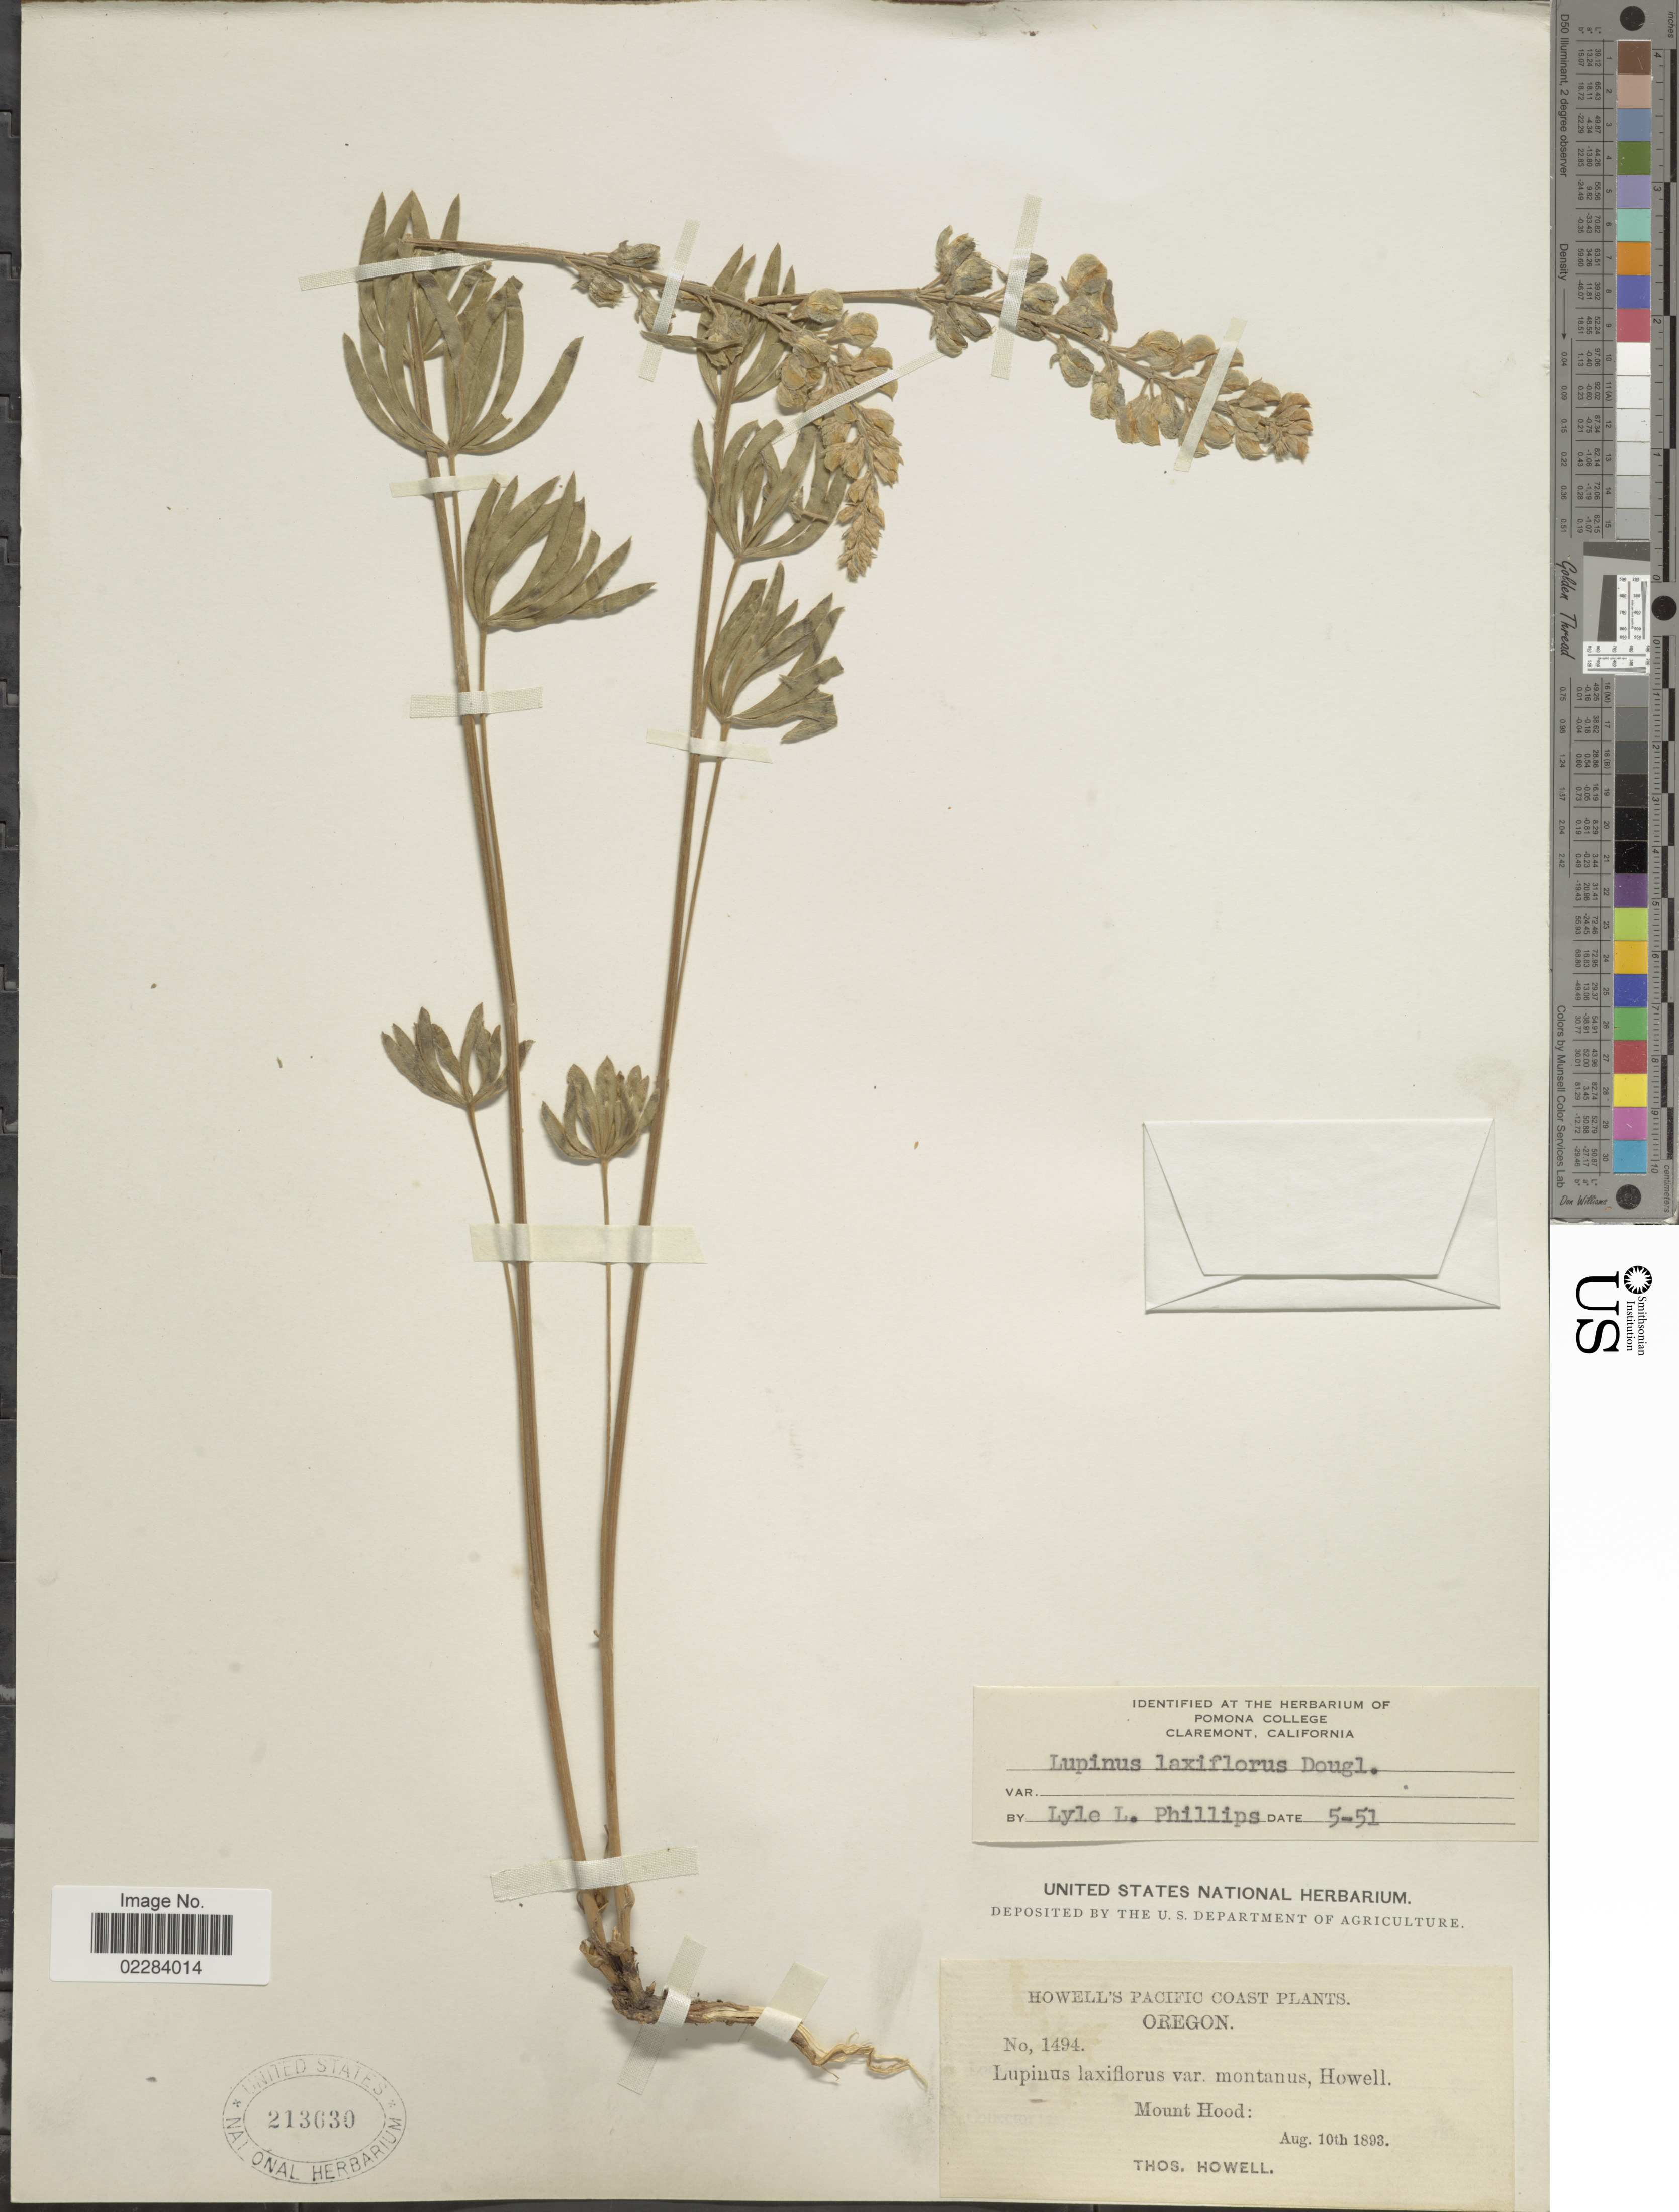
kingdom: Plantae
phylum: Tracheophyta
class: Magnoliopsida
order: Fabales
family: Fabaceae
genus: Lupinus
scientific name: Lupinus arbustus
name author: Lindl.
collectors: T. Howell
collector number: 1494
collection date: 1893-08-10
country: United States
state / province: Oregon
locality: Pacific Coast. Mount Hood.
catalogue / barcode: US 213630